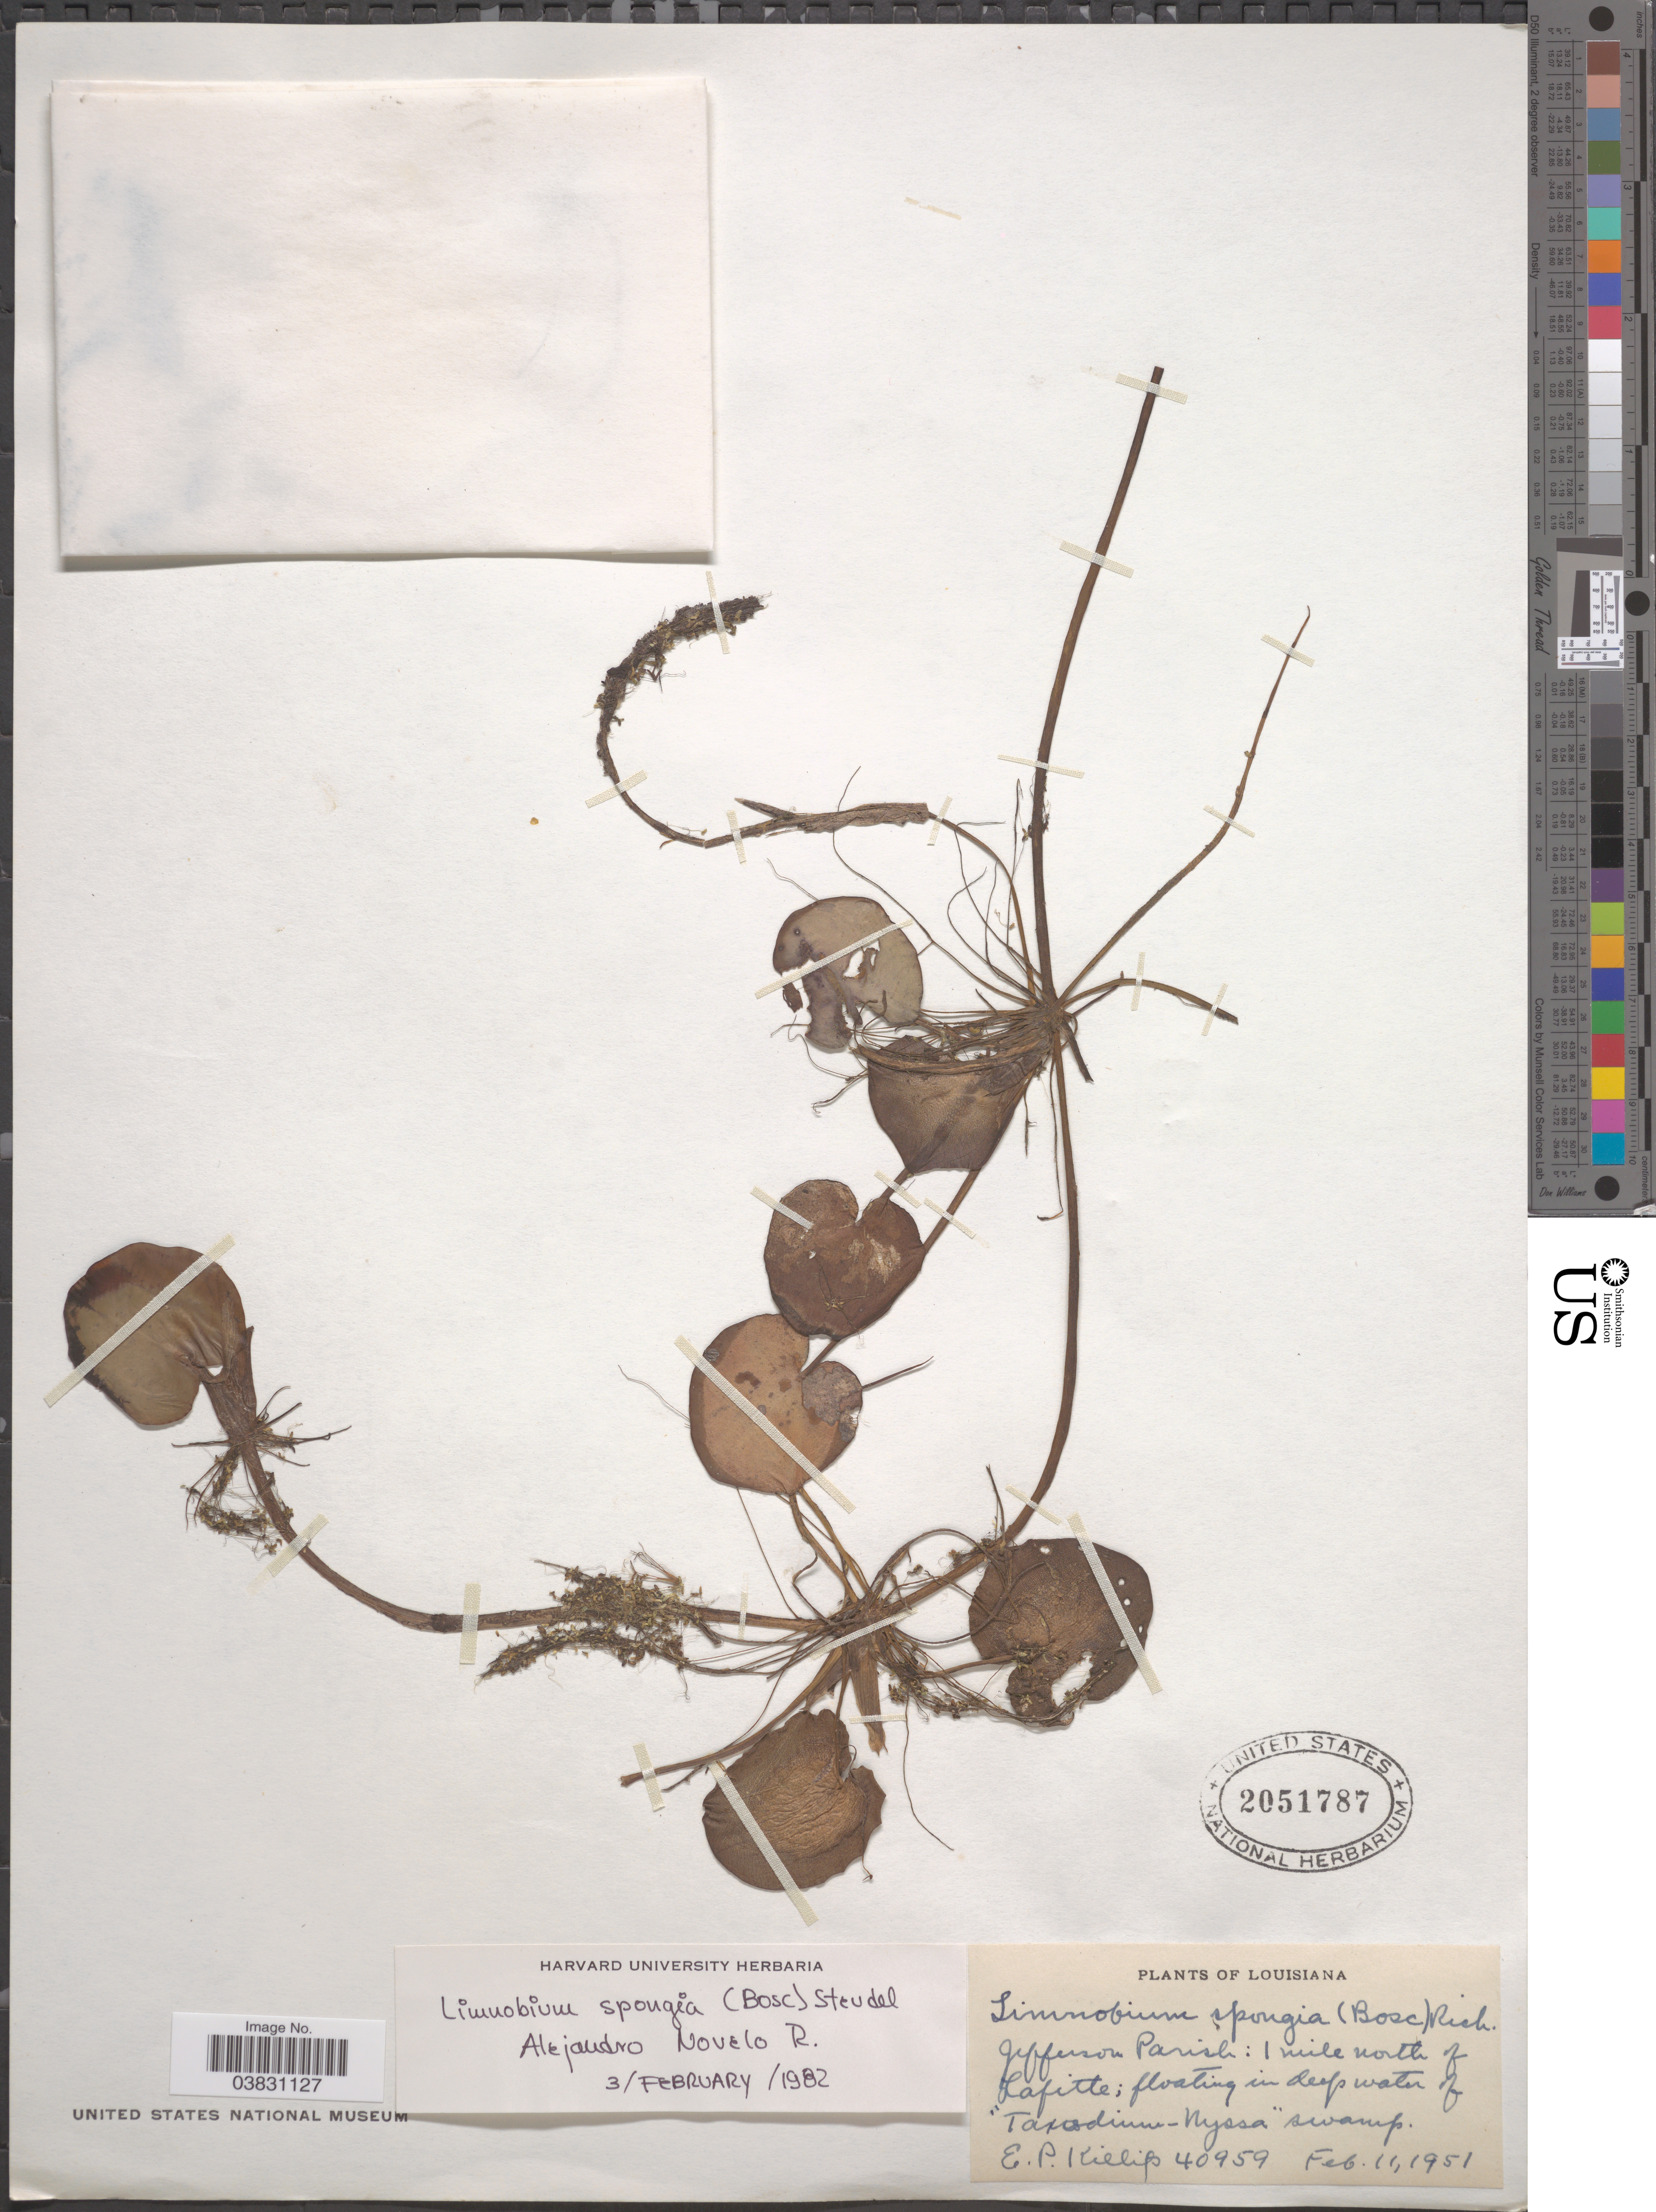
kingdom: Plantae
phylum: Tracheophyta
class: Liliopsida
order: Alismatales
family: Hydrocharitaceae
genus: Limnobium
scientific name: Limnobium spongia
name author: (Bosc) Rich. ex Steud.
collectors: E. P. Killip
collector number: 40959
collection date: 1951-02-11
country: United States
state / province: Louisiana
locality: Jefferson Parish: 1 miles north of Lafitte; floating in deep water of "Taxodium-Nyssa" swamp.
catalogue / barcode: US 2051787